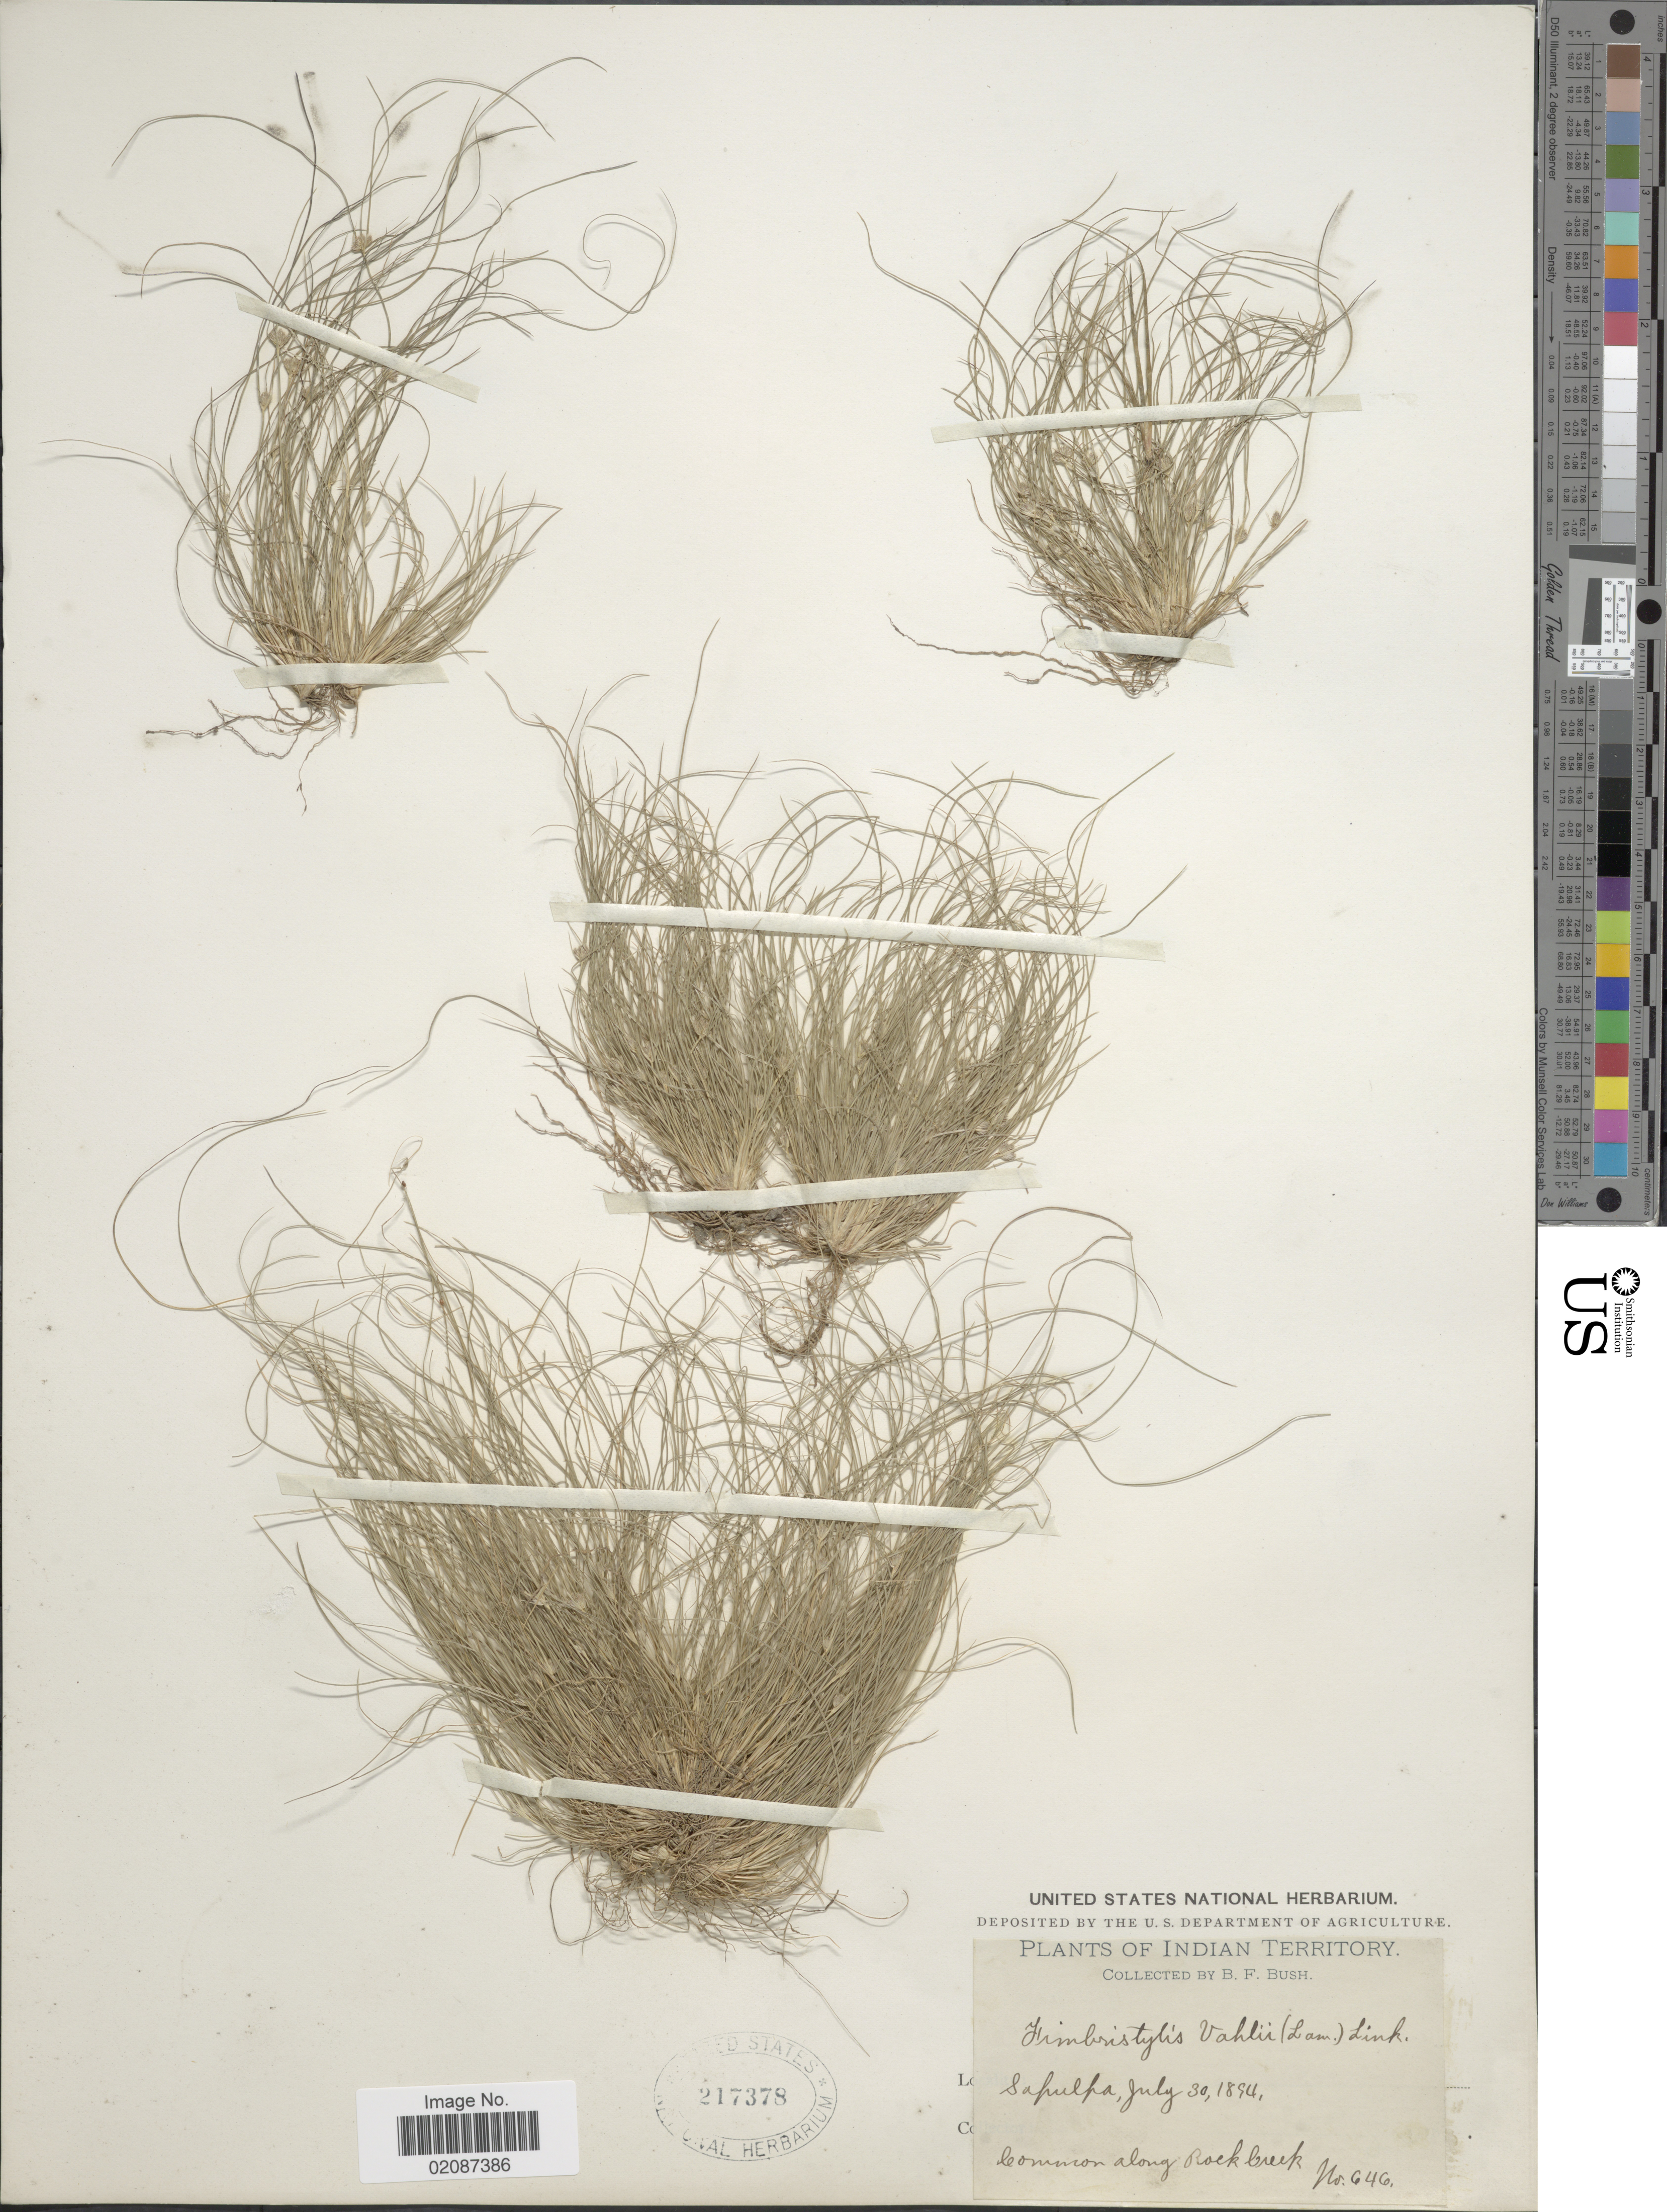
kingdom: Plantae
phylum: Tracheophyta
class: Liliopsida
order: Poales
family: Cyperaceae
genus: Fimbristylis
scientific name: Fimbristylis vahlii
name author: (Lam.) Link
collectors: B. F. Bush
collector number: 646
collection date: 1894-07-30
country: United States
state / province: Oklahoma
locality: Indian Territory, Sapulpa, along Rock Creek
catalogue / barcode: US 217378